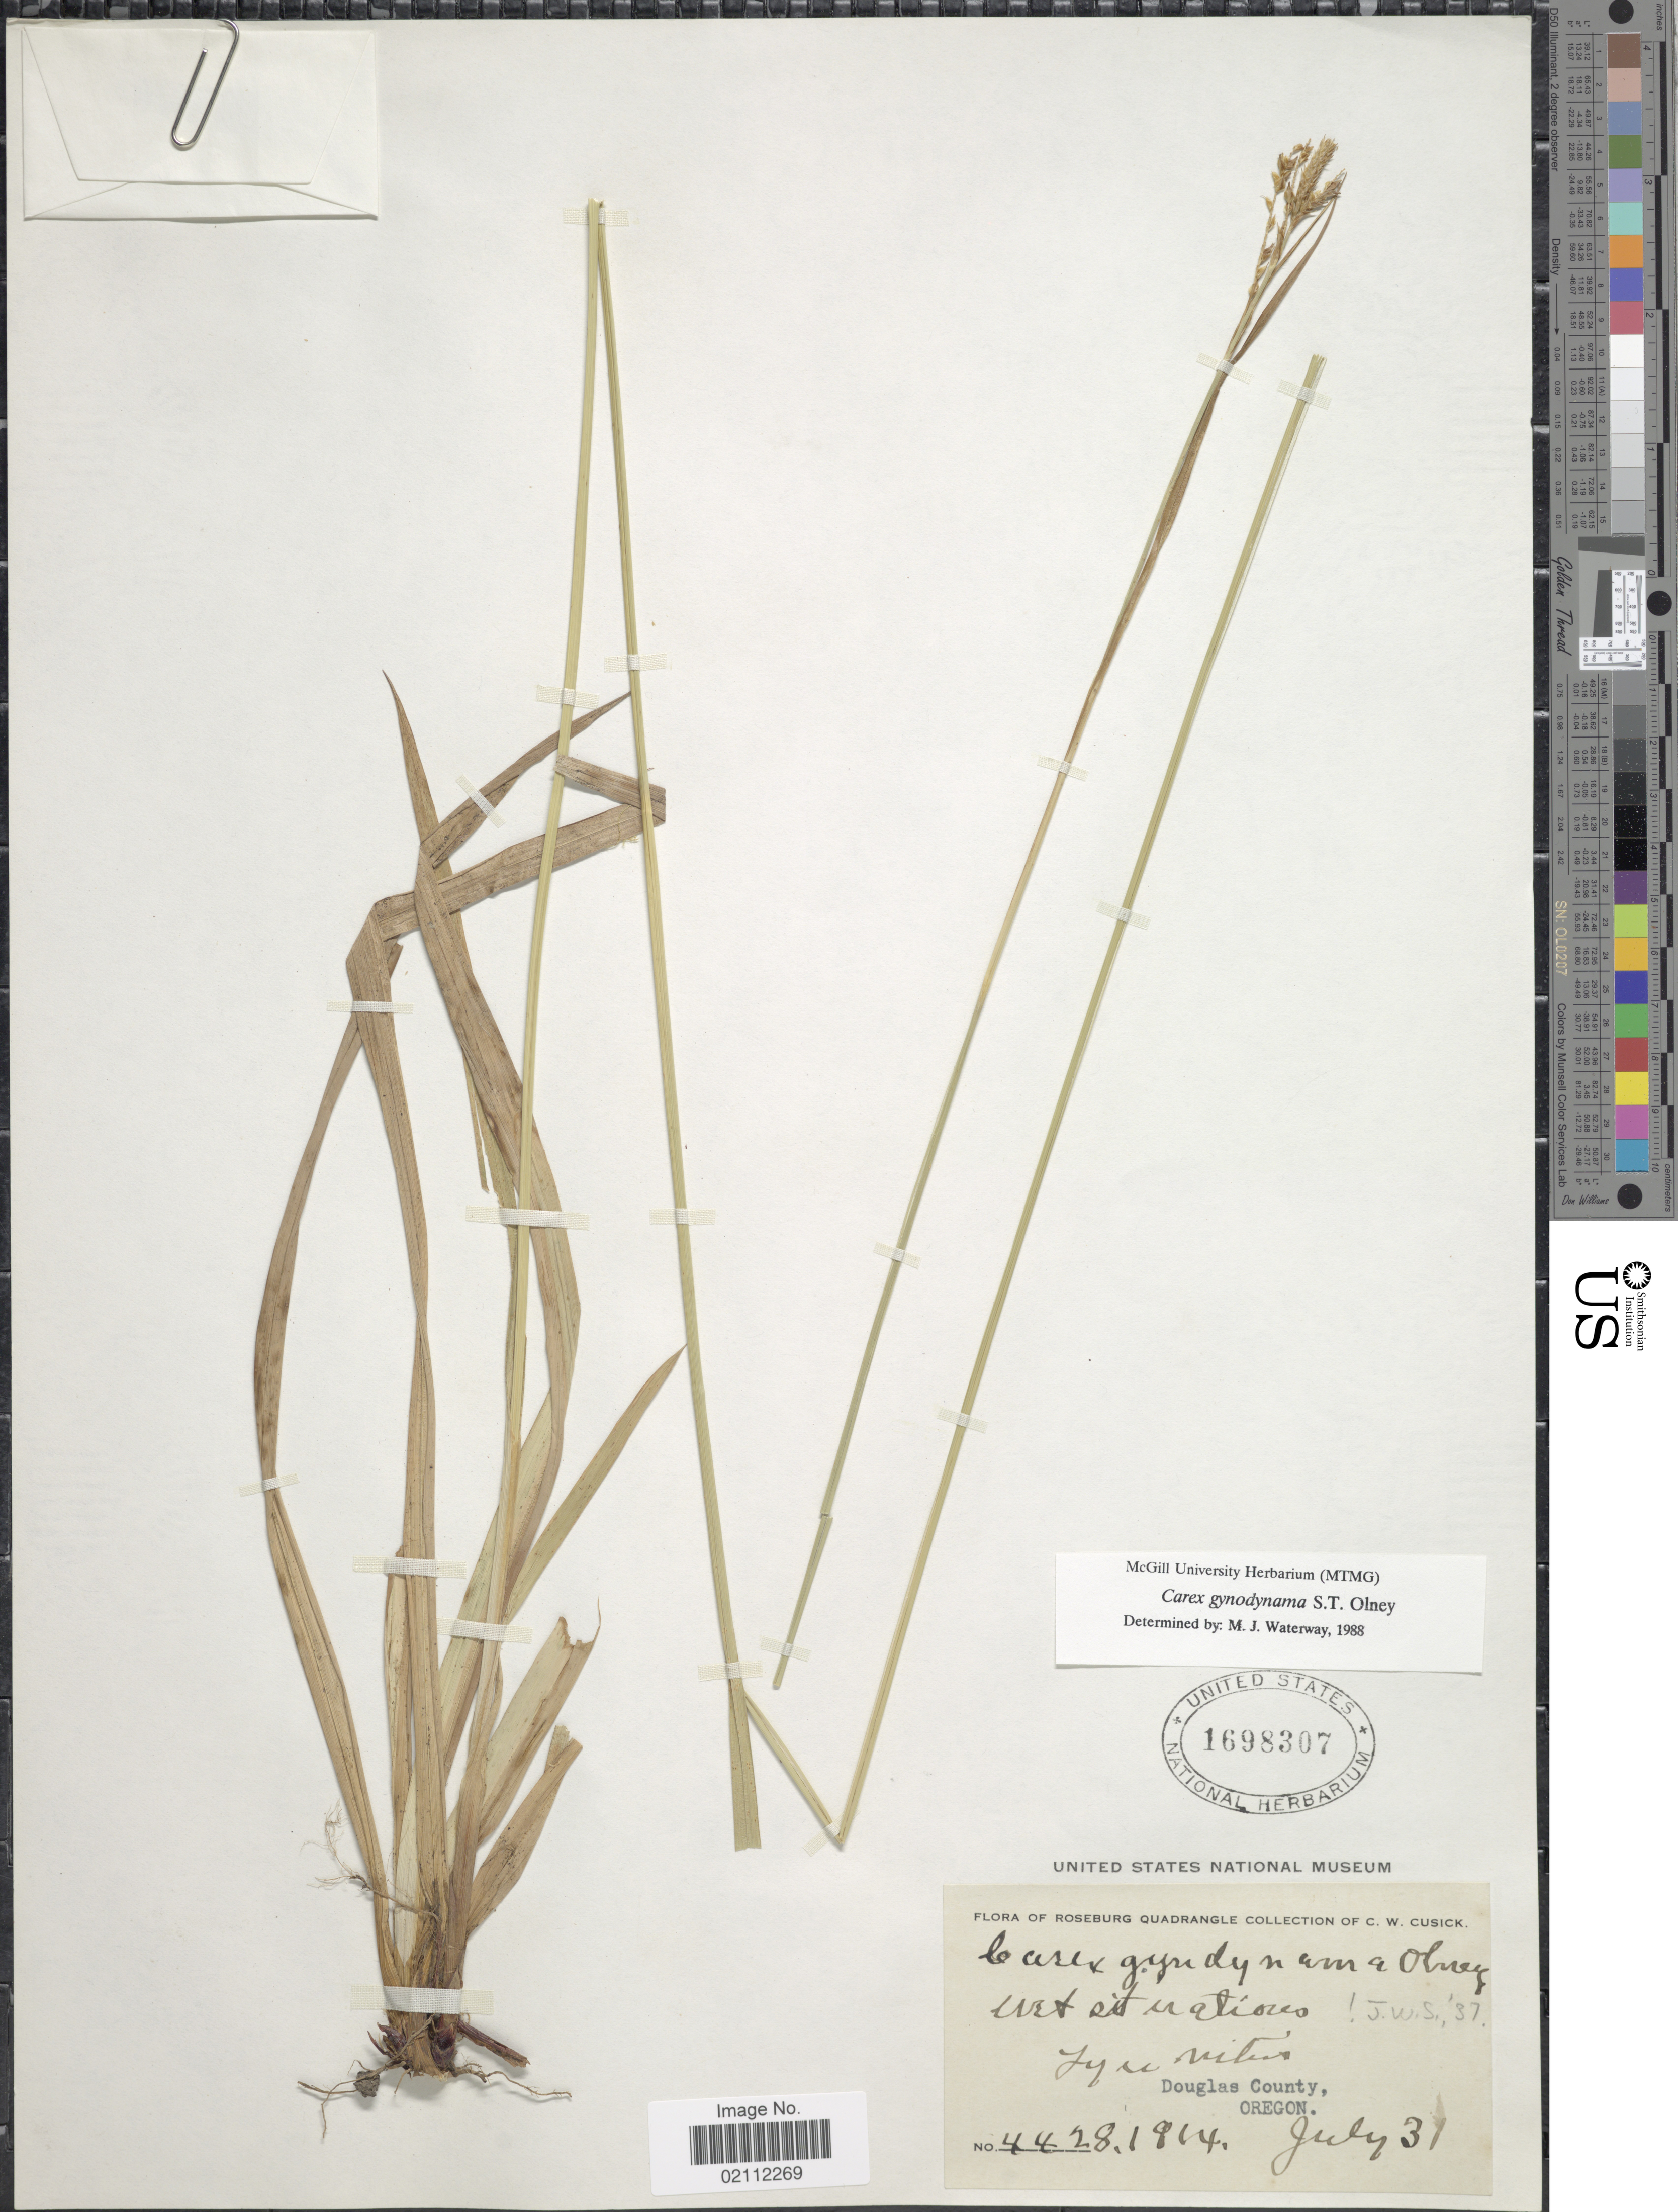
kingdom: Plantae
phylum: Tracheophyta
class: Liliopsida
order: Poales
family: Cyperaceae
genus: Carex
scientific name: Carex gynodynama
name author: Olney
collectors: C. Cusick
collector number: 4428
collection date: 1914-07-31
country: United States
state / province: Oregon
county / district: Douglas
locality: Tyee Mtns. Roseburg, Quadrangle. Douglas County.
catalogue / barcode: US 1698307